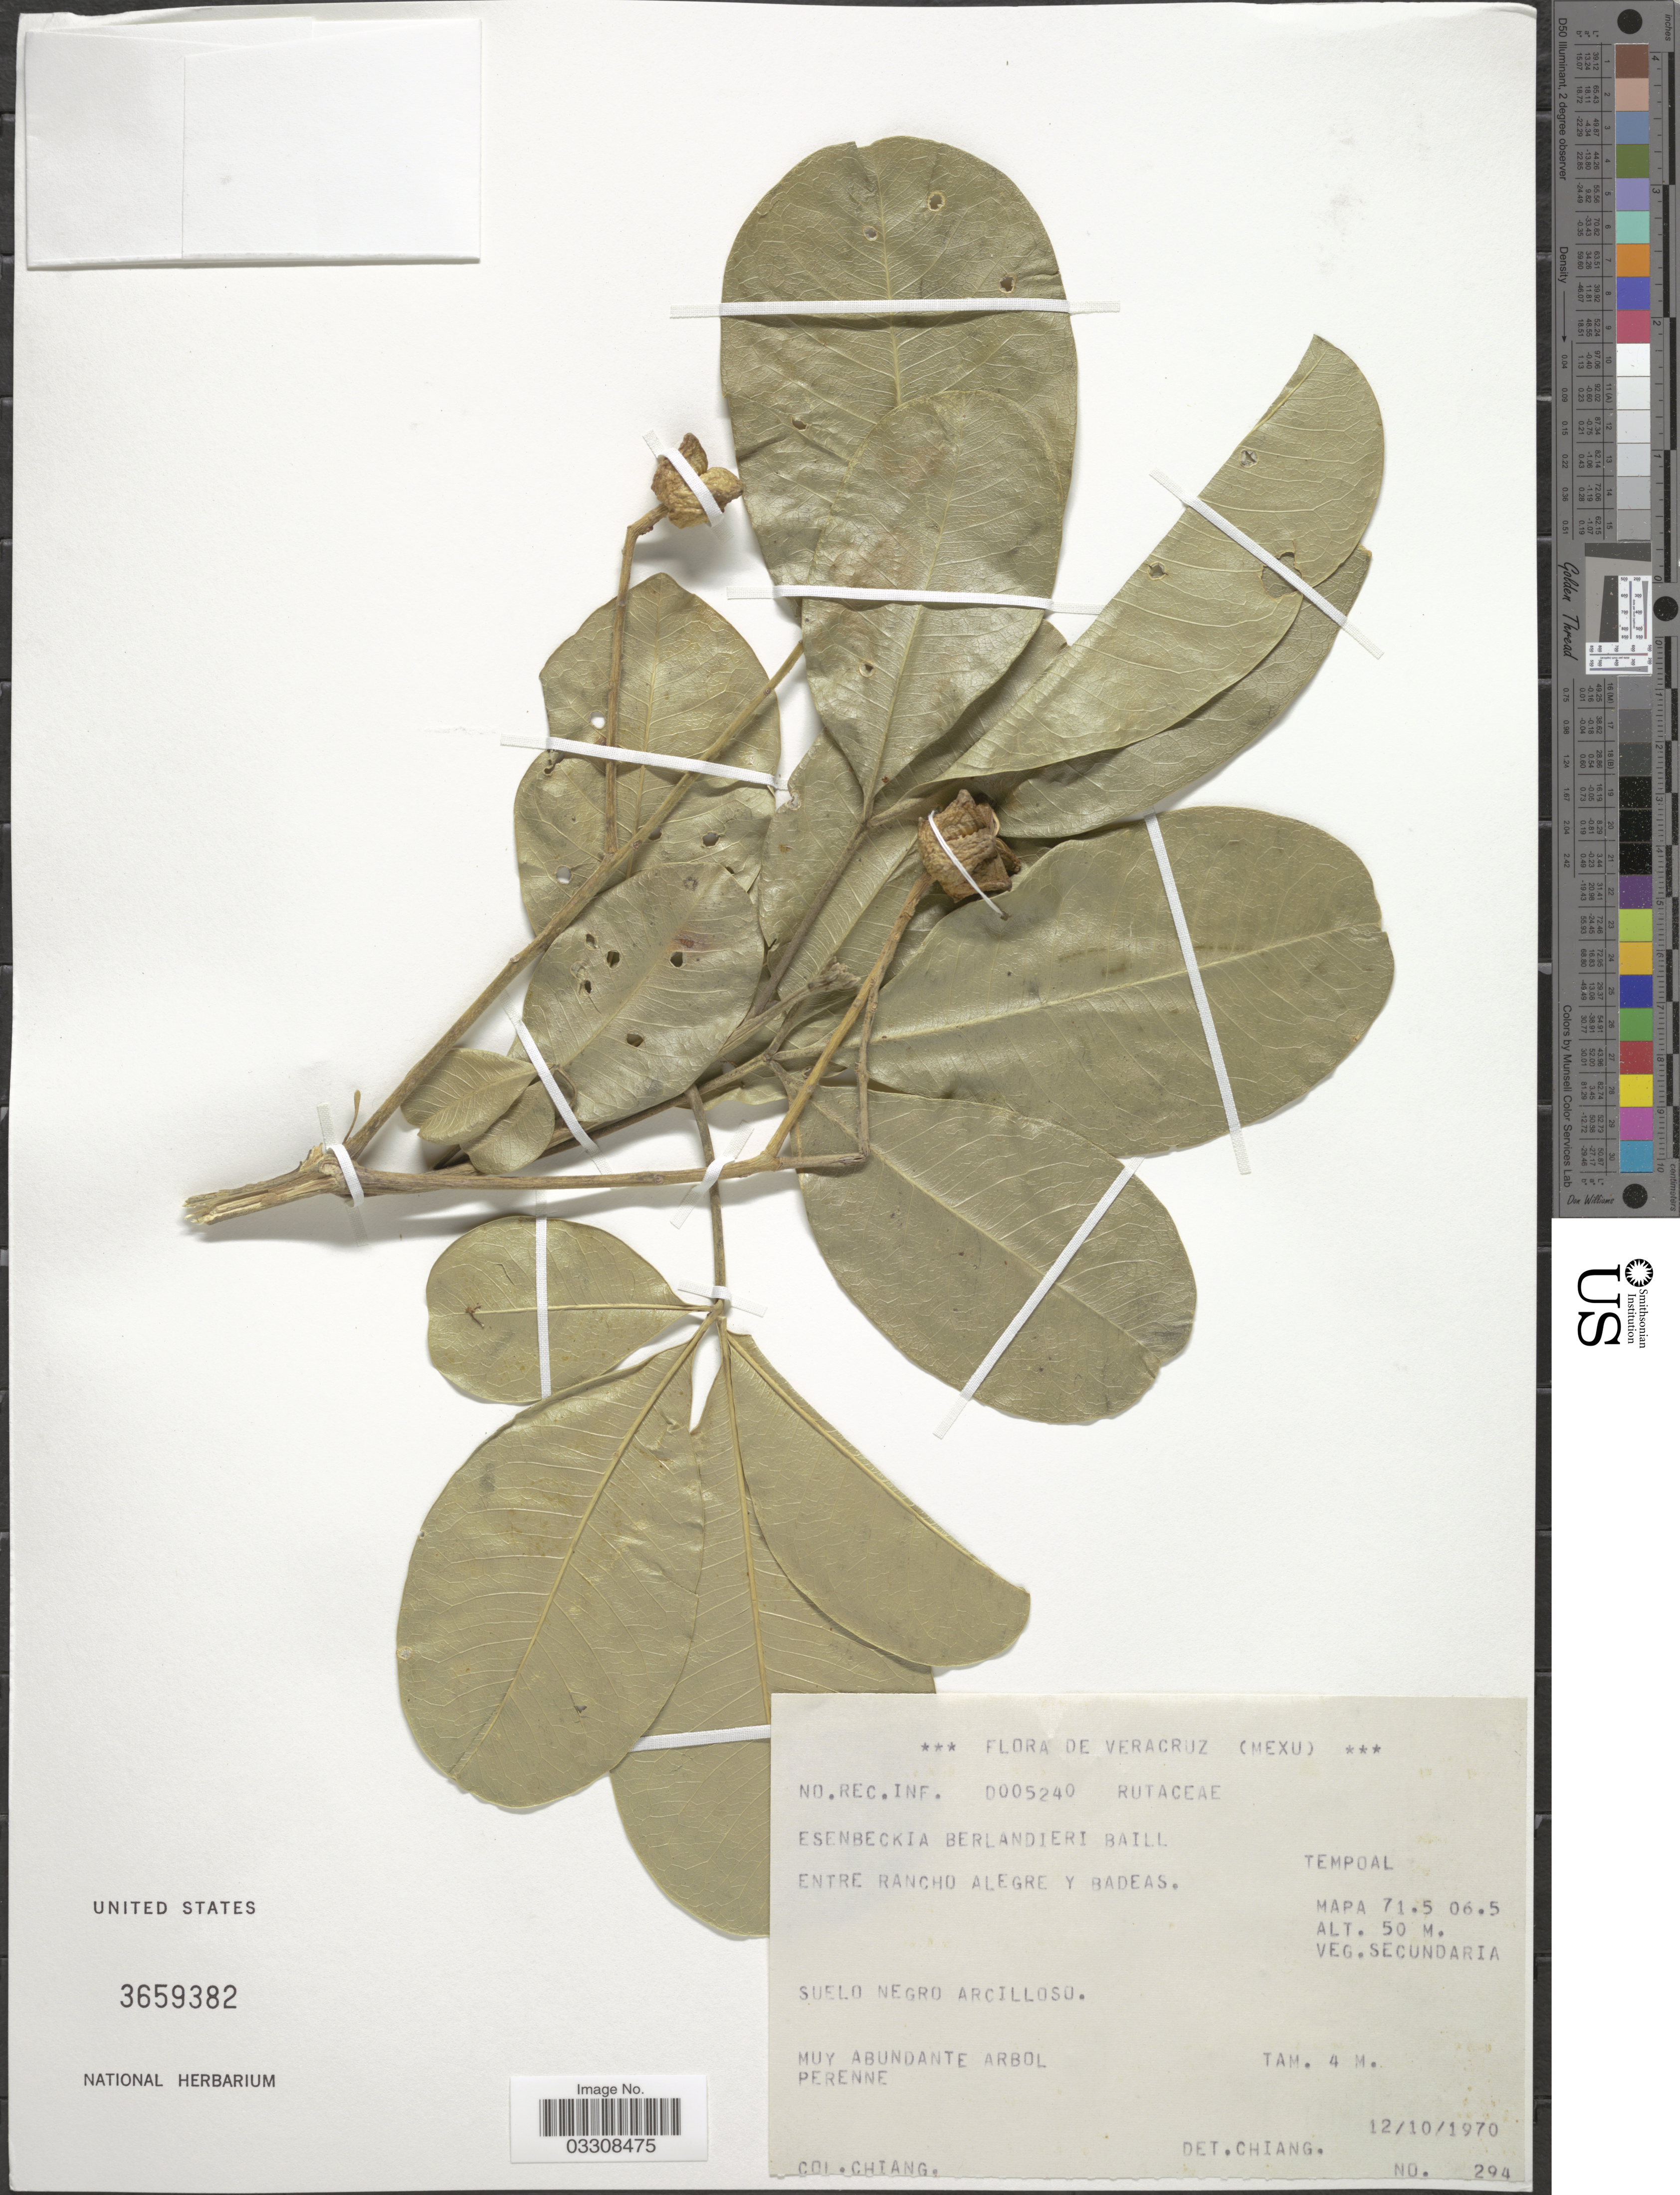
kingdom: Plantae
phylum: Tracheophyta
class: Magnoliopsida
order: Sapindales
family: Rutaceae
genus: Esenbeckia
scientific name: Esenbeckia berlandieri subsp. berlandieri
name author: Baill. ex Hemsl.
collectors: -. Chiang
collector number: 294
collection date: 1970-10-12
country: Mexico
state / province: Veracruz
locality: Veracruz. Entre Rancho Alegre y Badeas. Mapa 71.5 06.5.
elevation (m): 50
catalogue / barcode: US 3659382